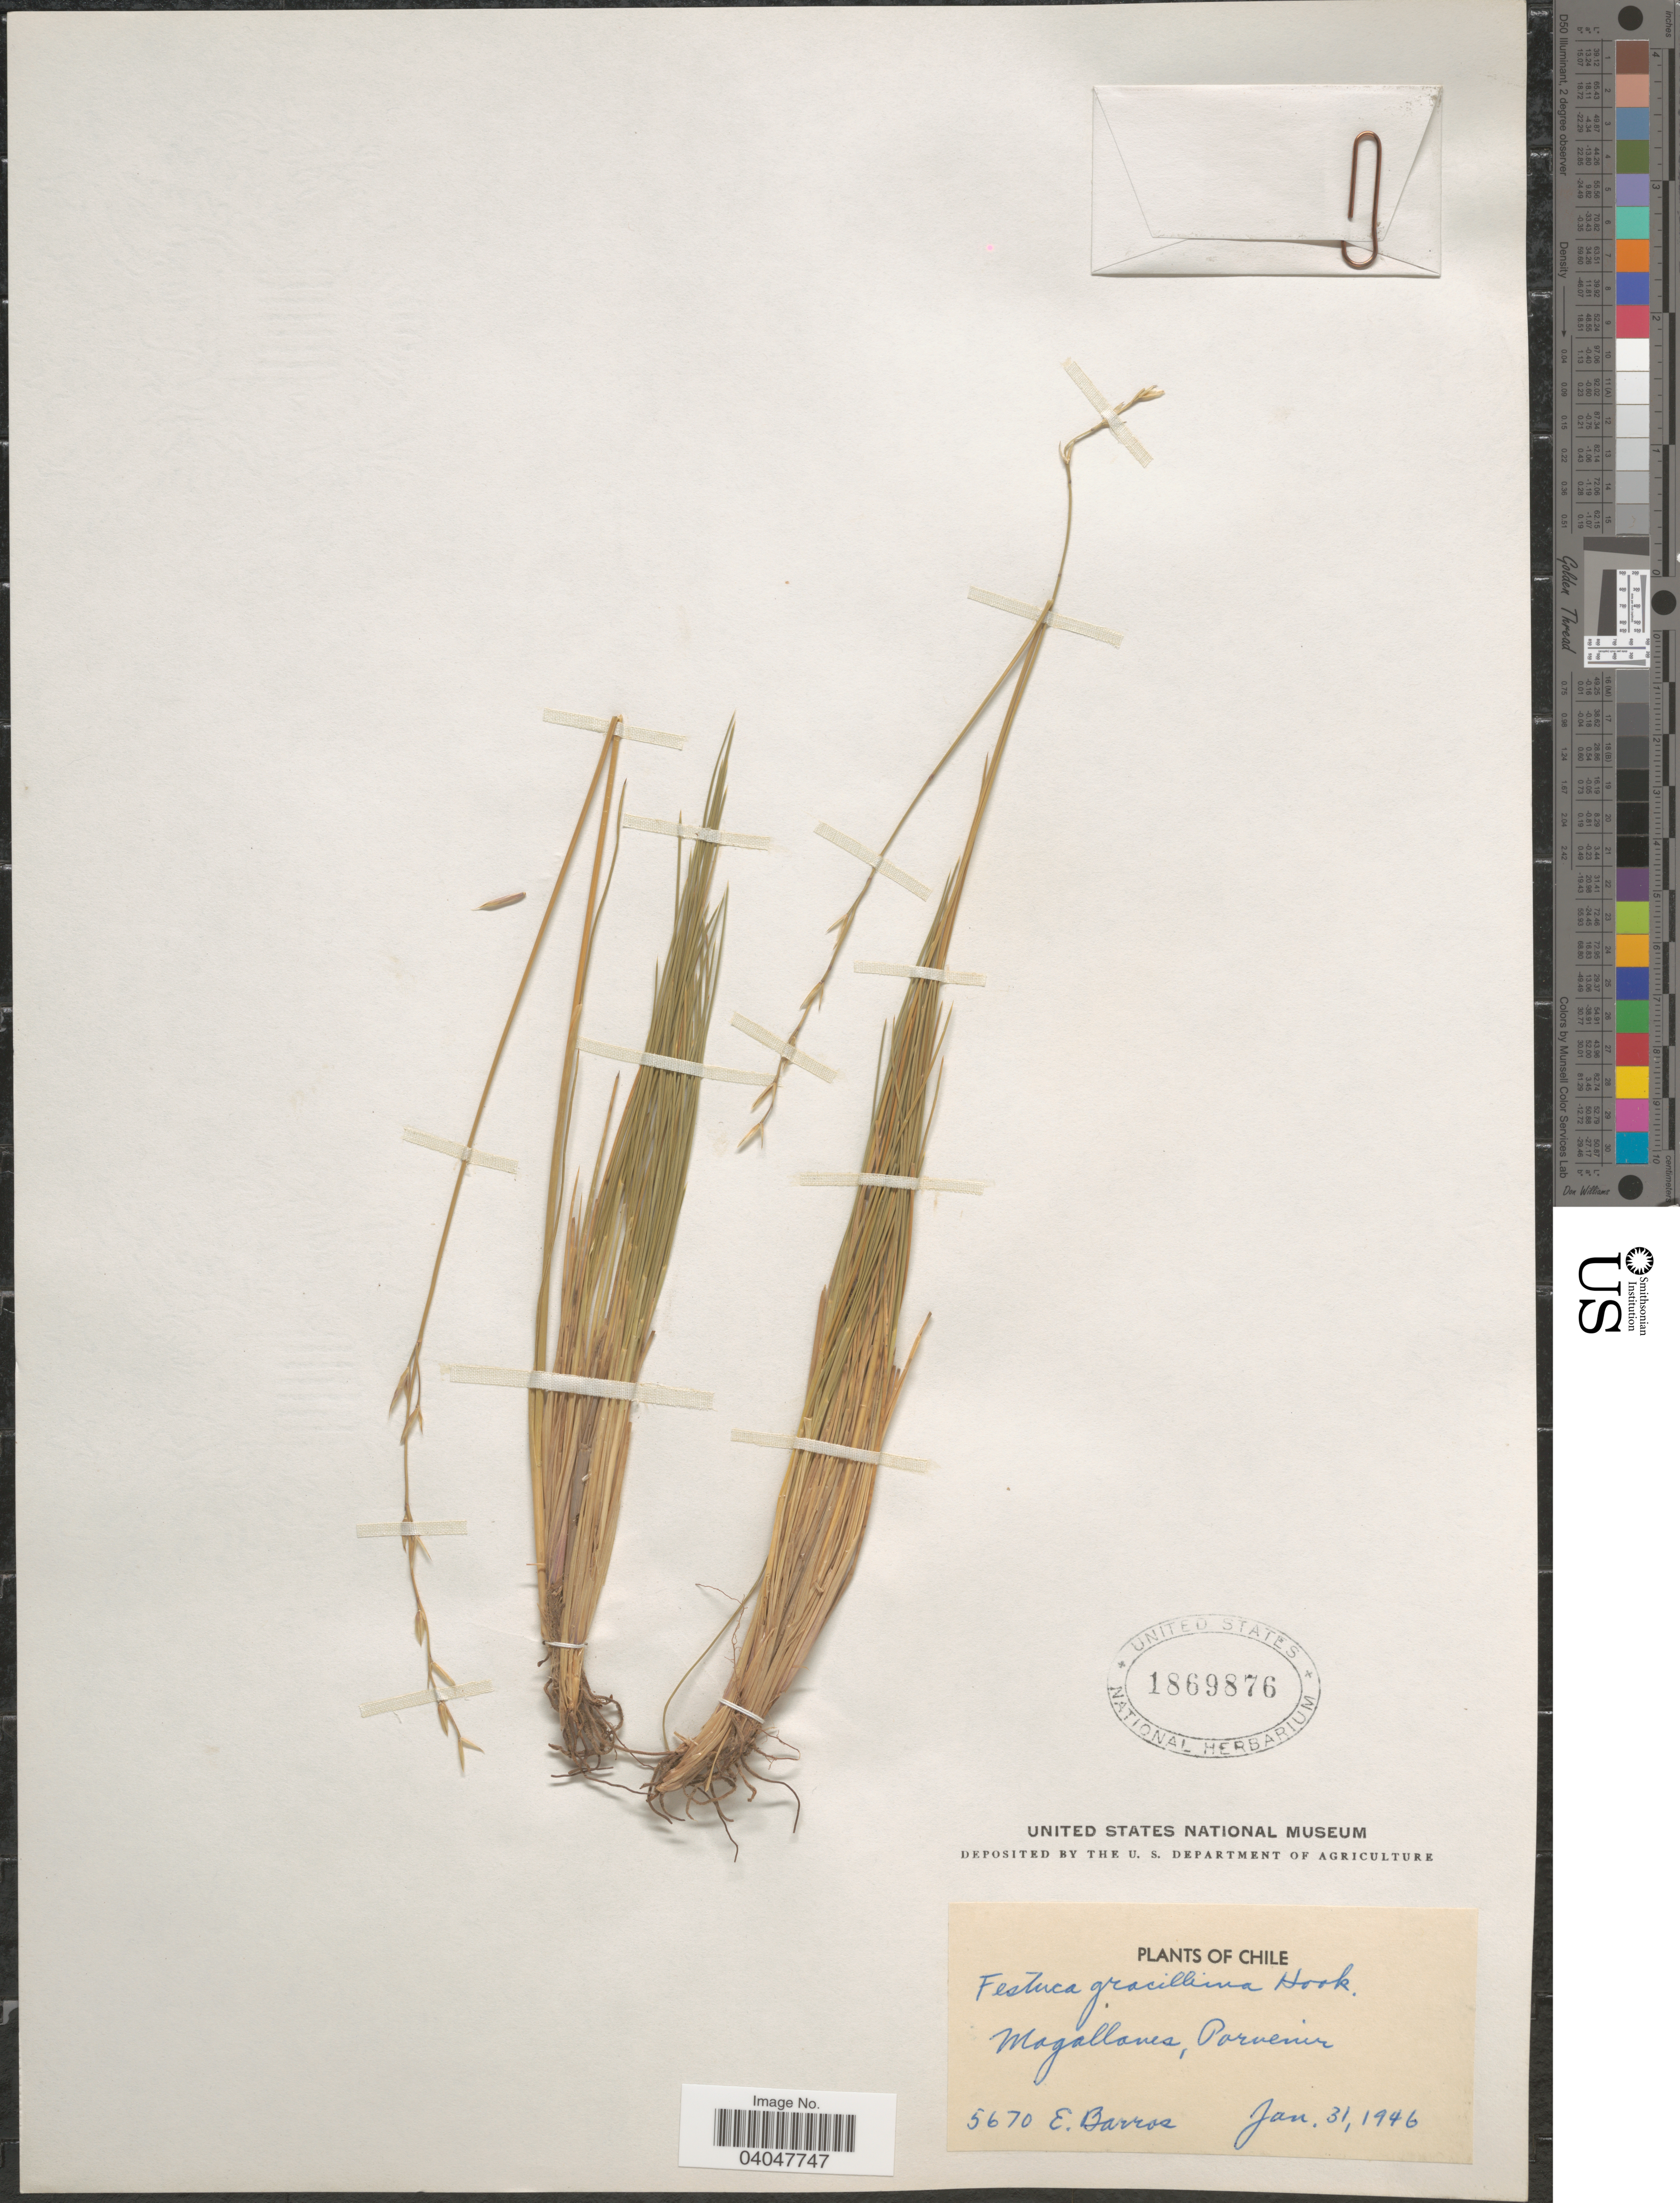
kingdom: Plantae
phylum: Tracheophyta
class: Liliopsida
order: Poales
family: Poaceae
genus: Festuca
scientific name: Festuca gracillima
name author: Hook. f.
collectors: E. Barros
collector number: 5670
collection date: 1946-01-31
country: Chile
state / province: Magallanes y de la Antártica Chilena (XII)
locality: Magallanes, Porvenir.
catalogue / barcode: US 1869876